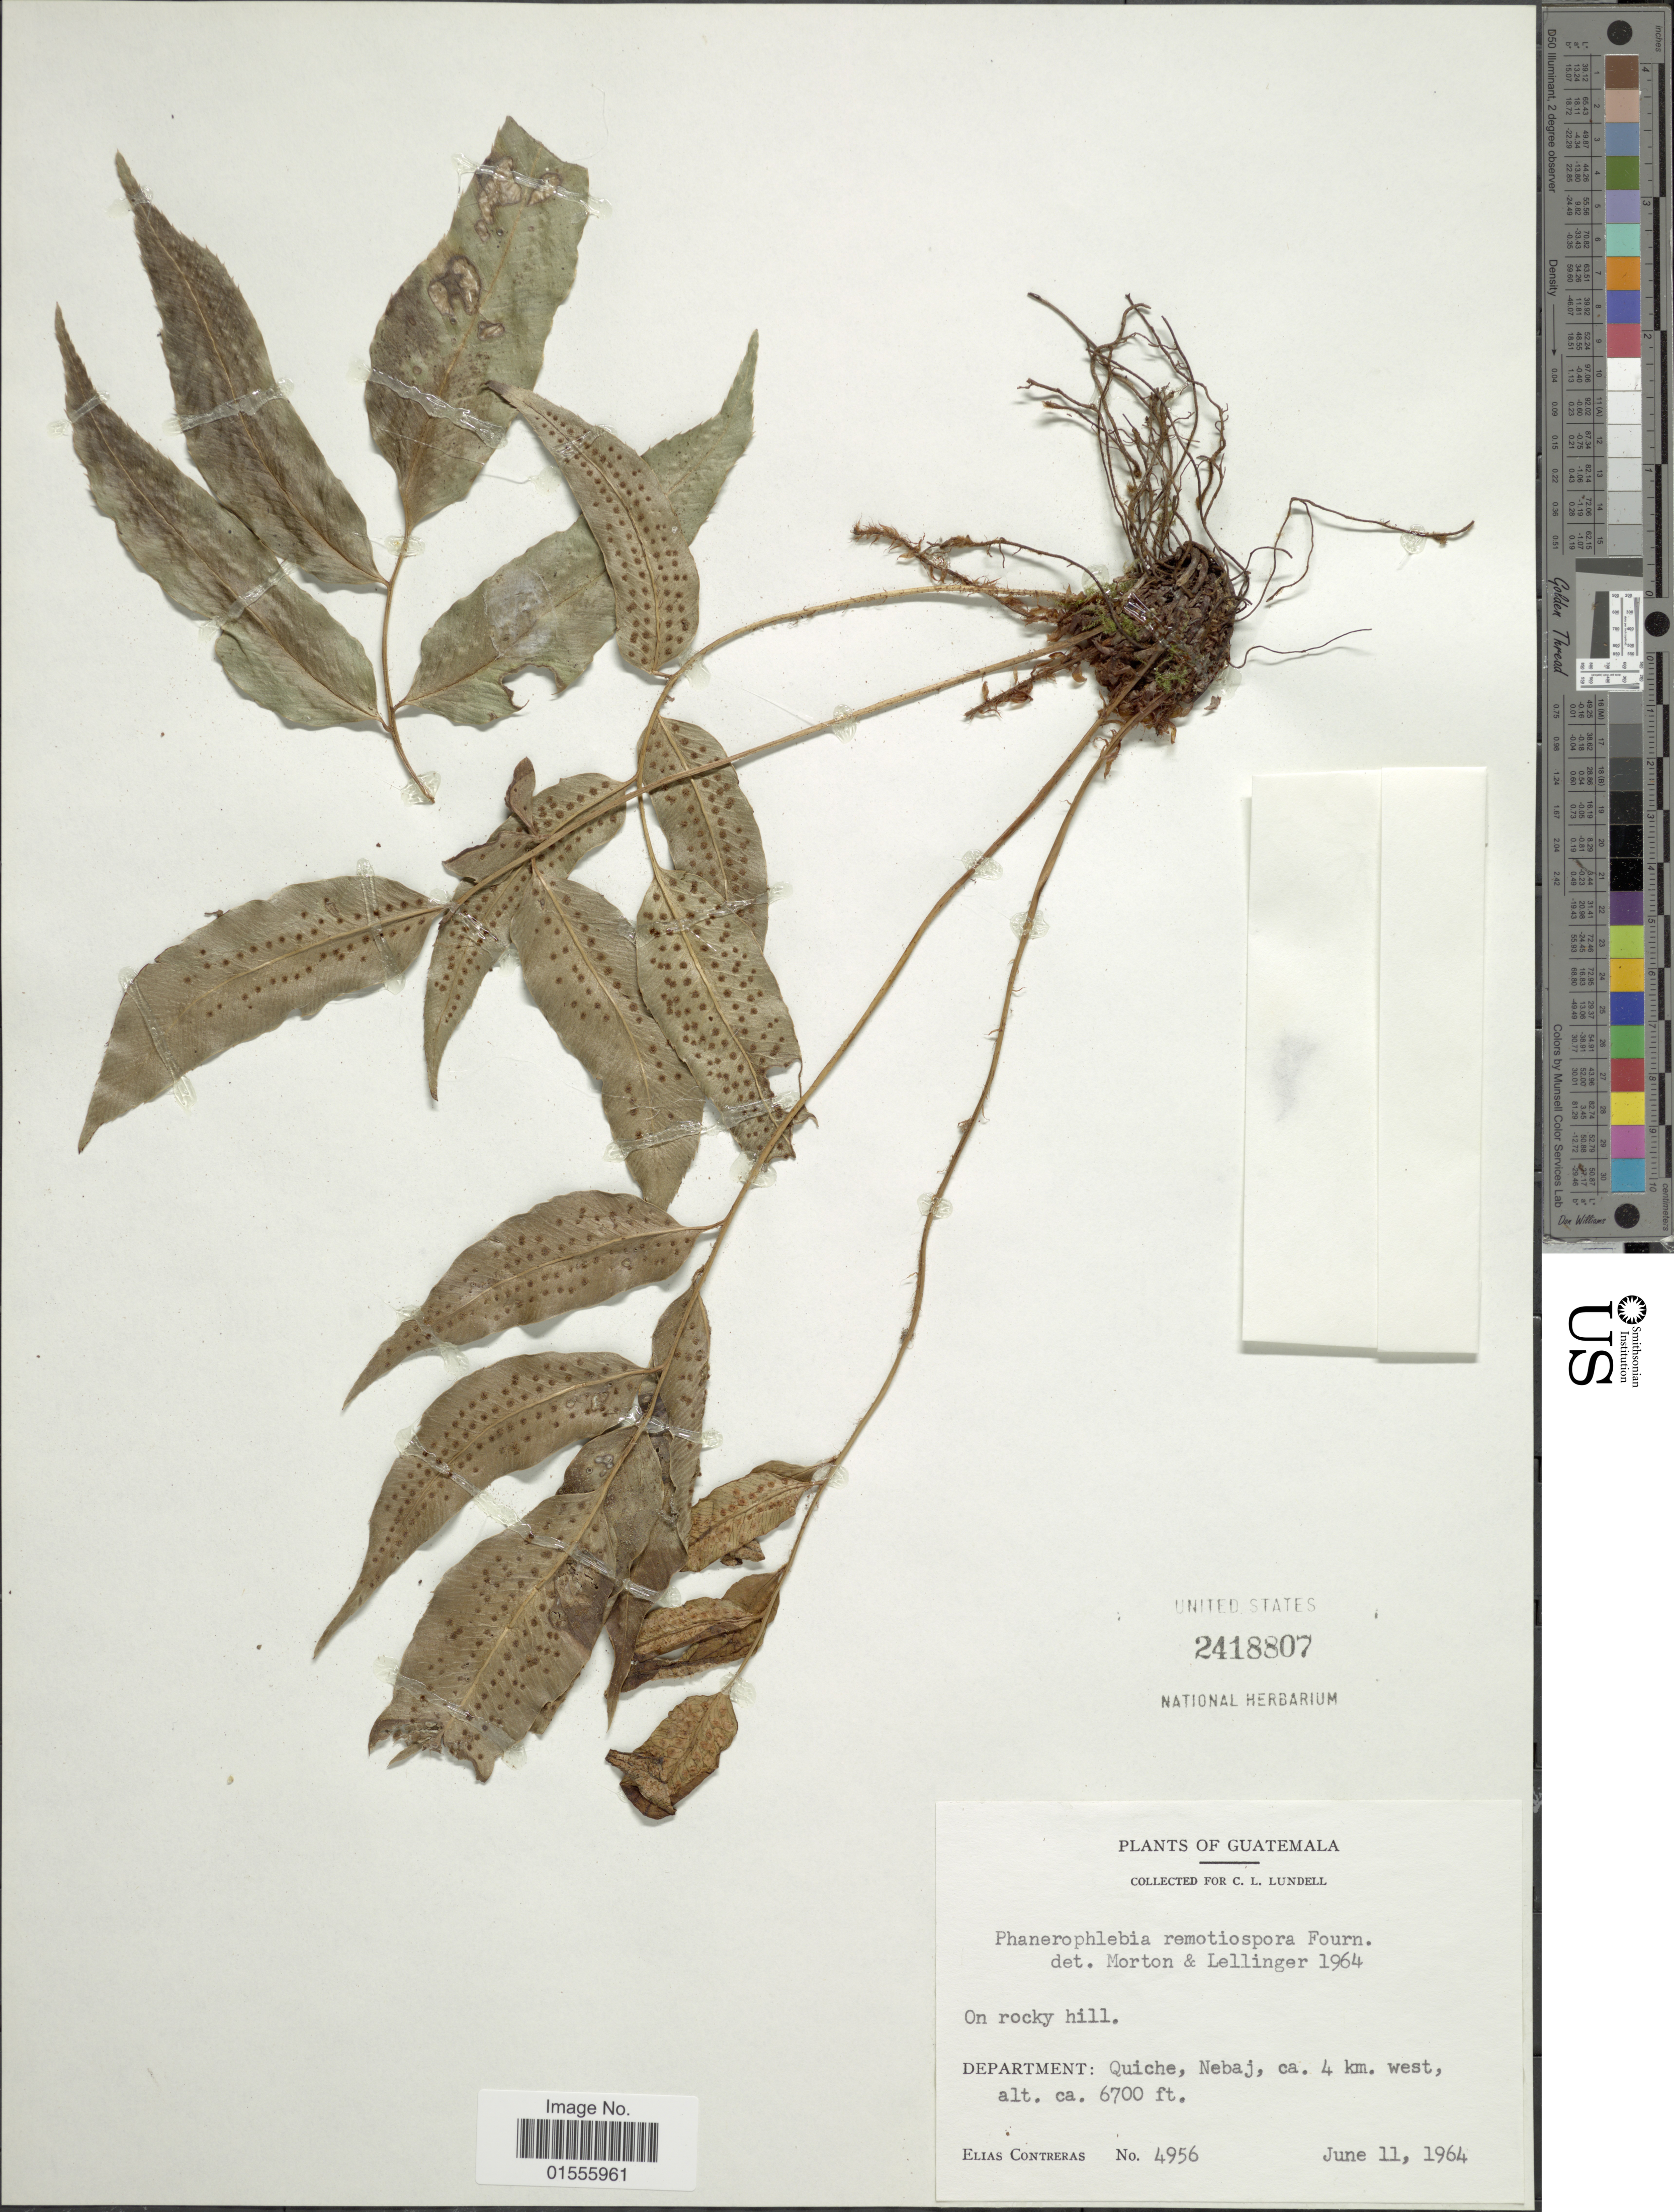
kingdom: Plantae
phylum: Tracheophyta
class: Polypodiopsida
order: Polypodiales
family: Dryopteridaceae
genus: Phanerophlebia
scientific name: Phanerophlebia remotispora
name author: E. Fourn.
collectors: E. Contreras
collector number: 4956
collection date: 1964-06-11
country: Guatemala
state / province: El Quiché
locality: Department: Quiche, Nebaj, ca. 4 km. west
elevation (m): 2042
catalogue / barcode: US 2418807